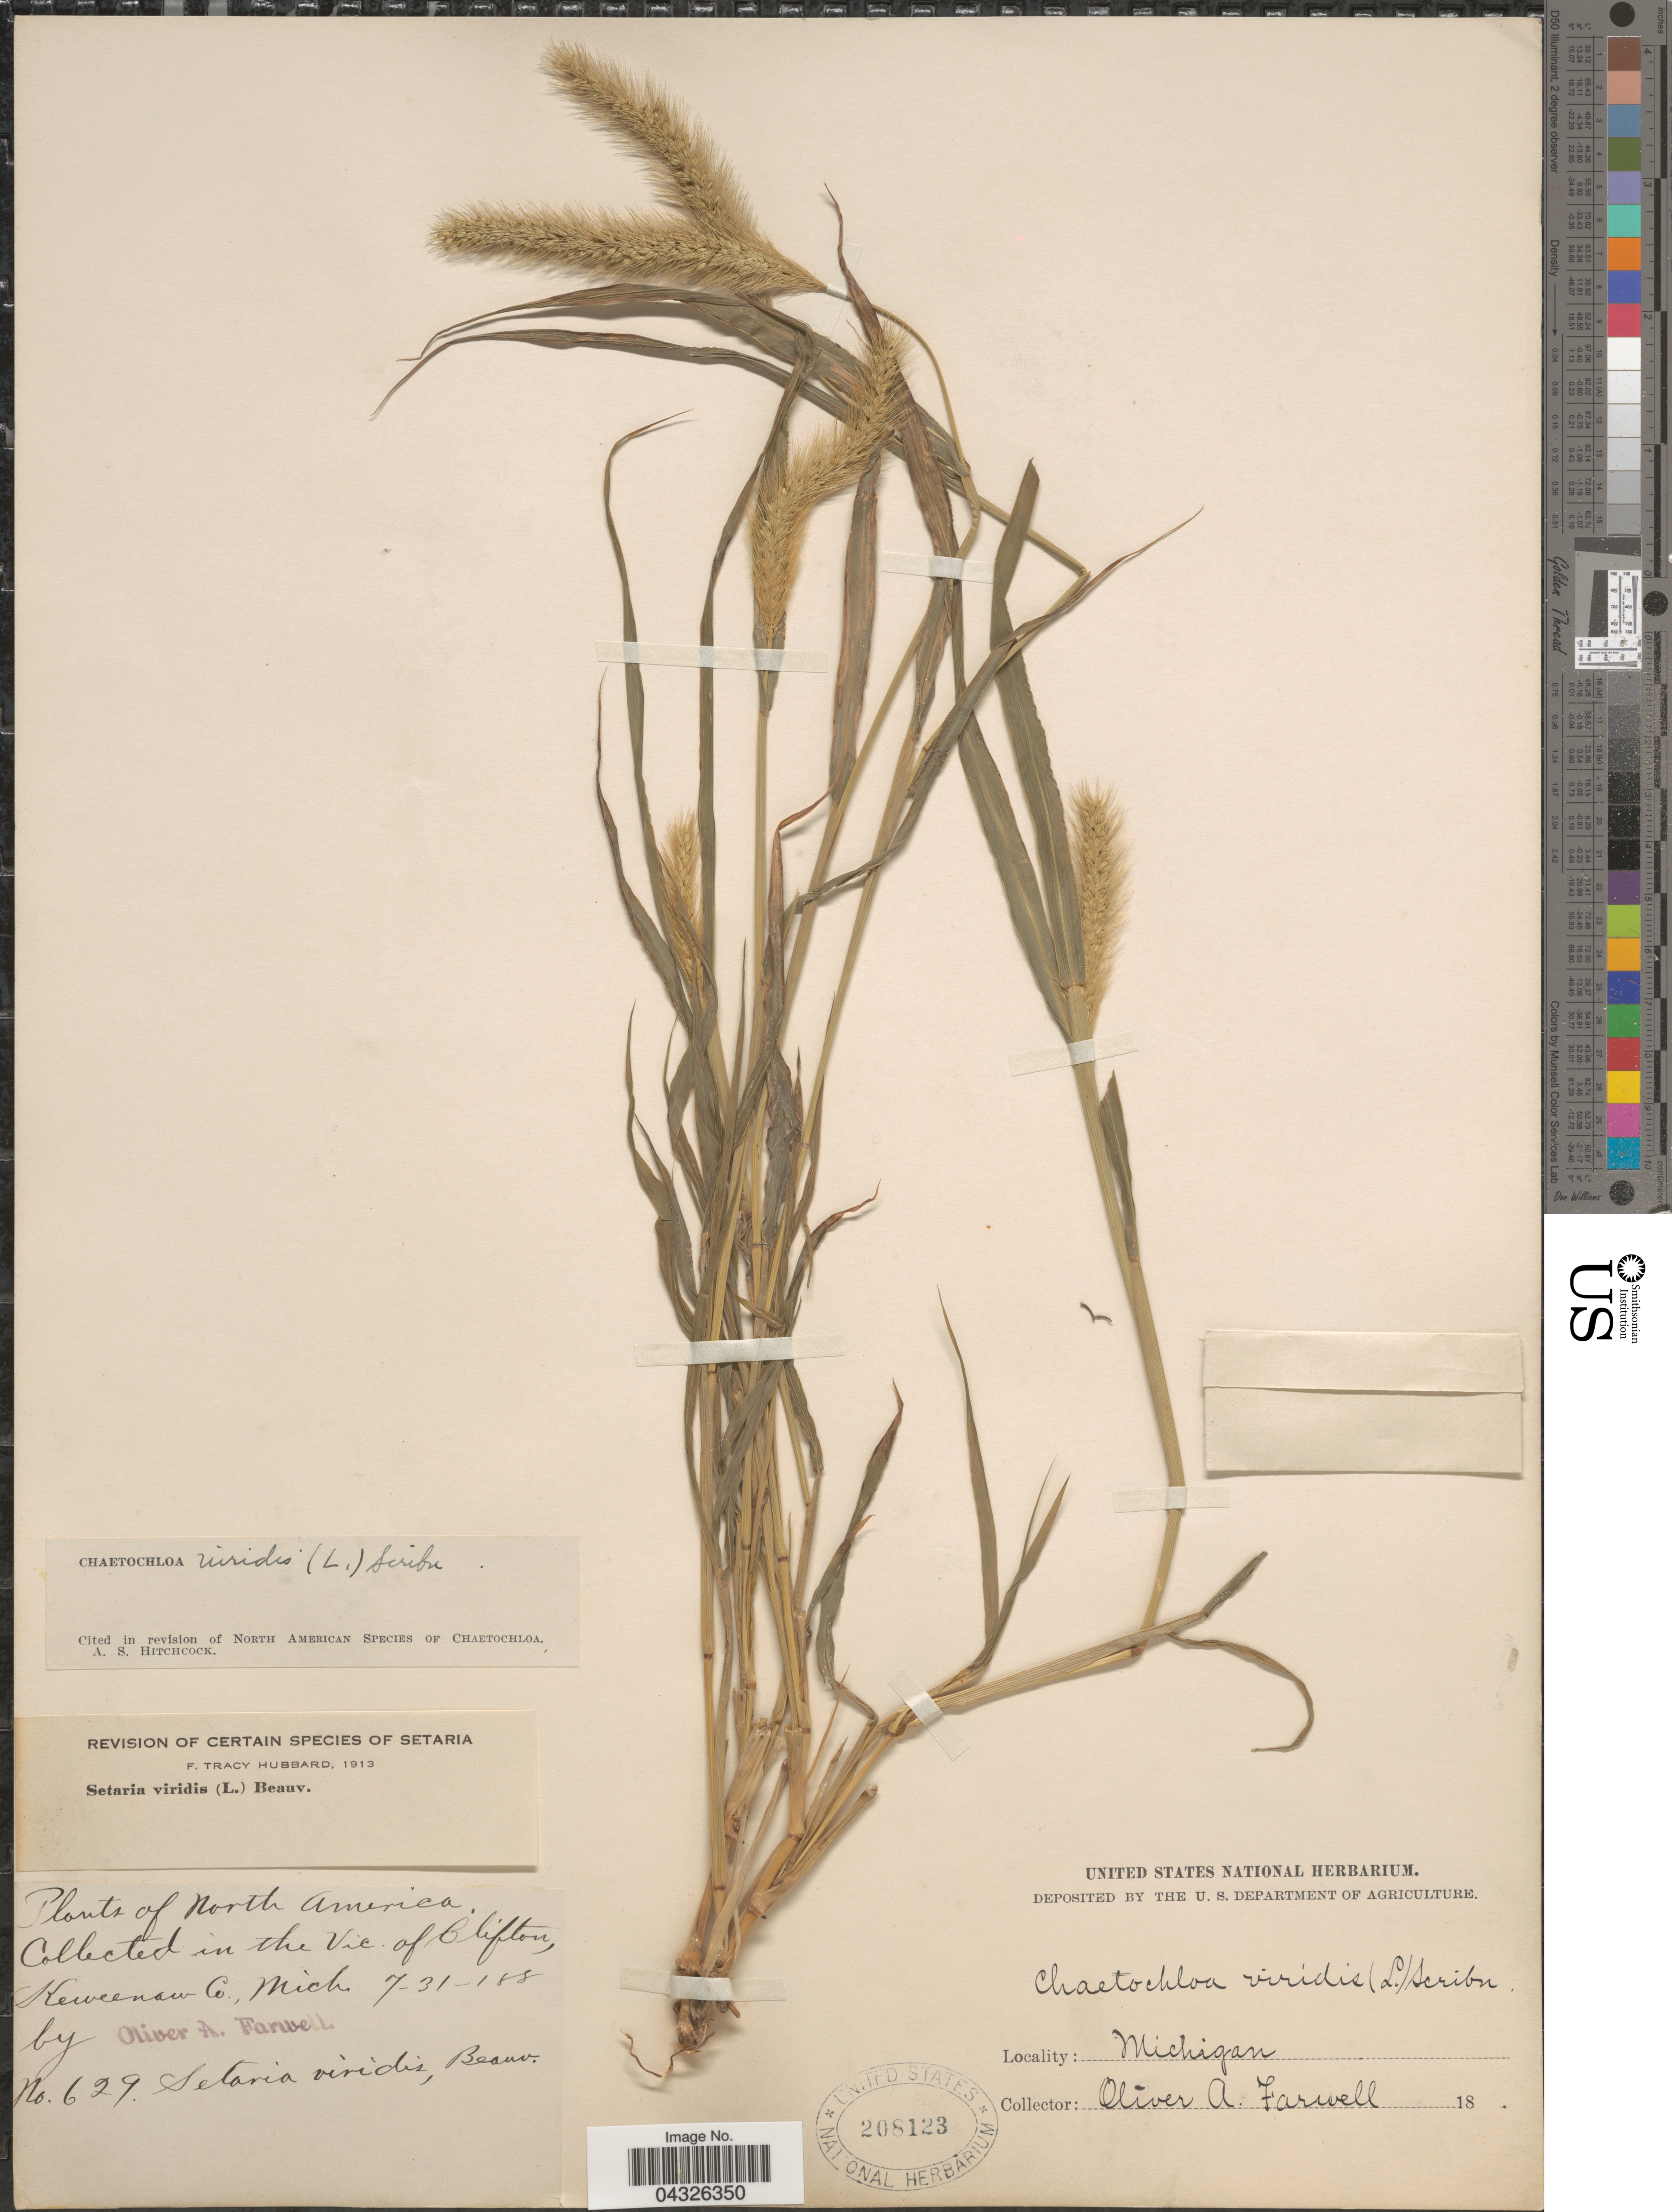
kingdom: Plantae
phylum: Tracheophyta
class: Liliopsida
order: Poales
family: Poaceae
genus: Setaria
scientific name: Setaria viridis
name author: (L.) P. Beauv.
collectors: O. Farwell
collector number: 629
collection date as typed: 7-31-188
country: United States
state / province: Michigan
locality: In the Vic. of Clifton, Keweenaw Co.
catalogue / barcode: US 208123